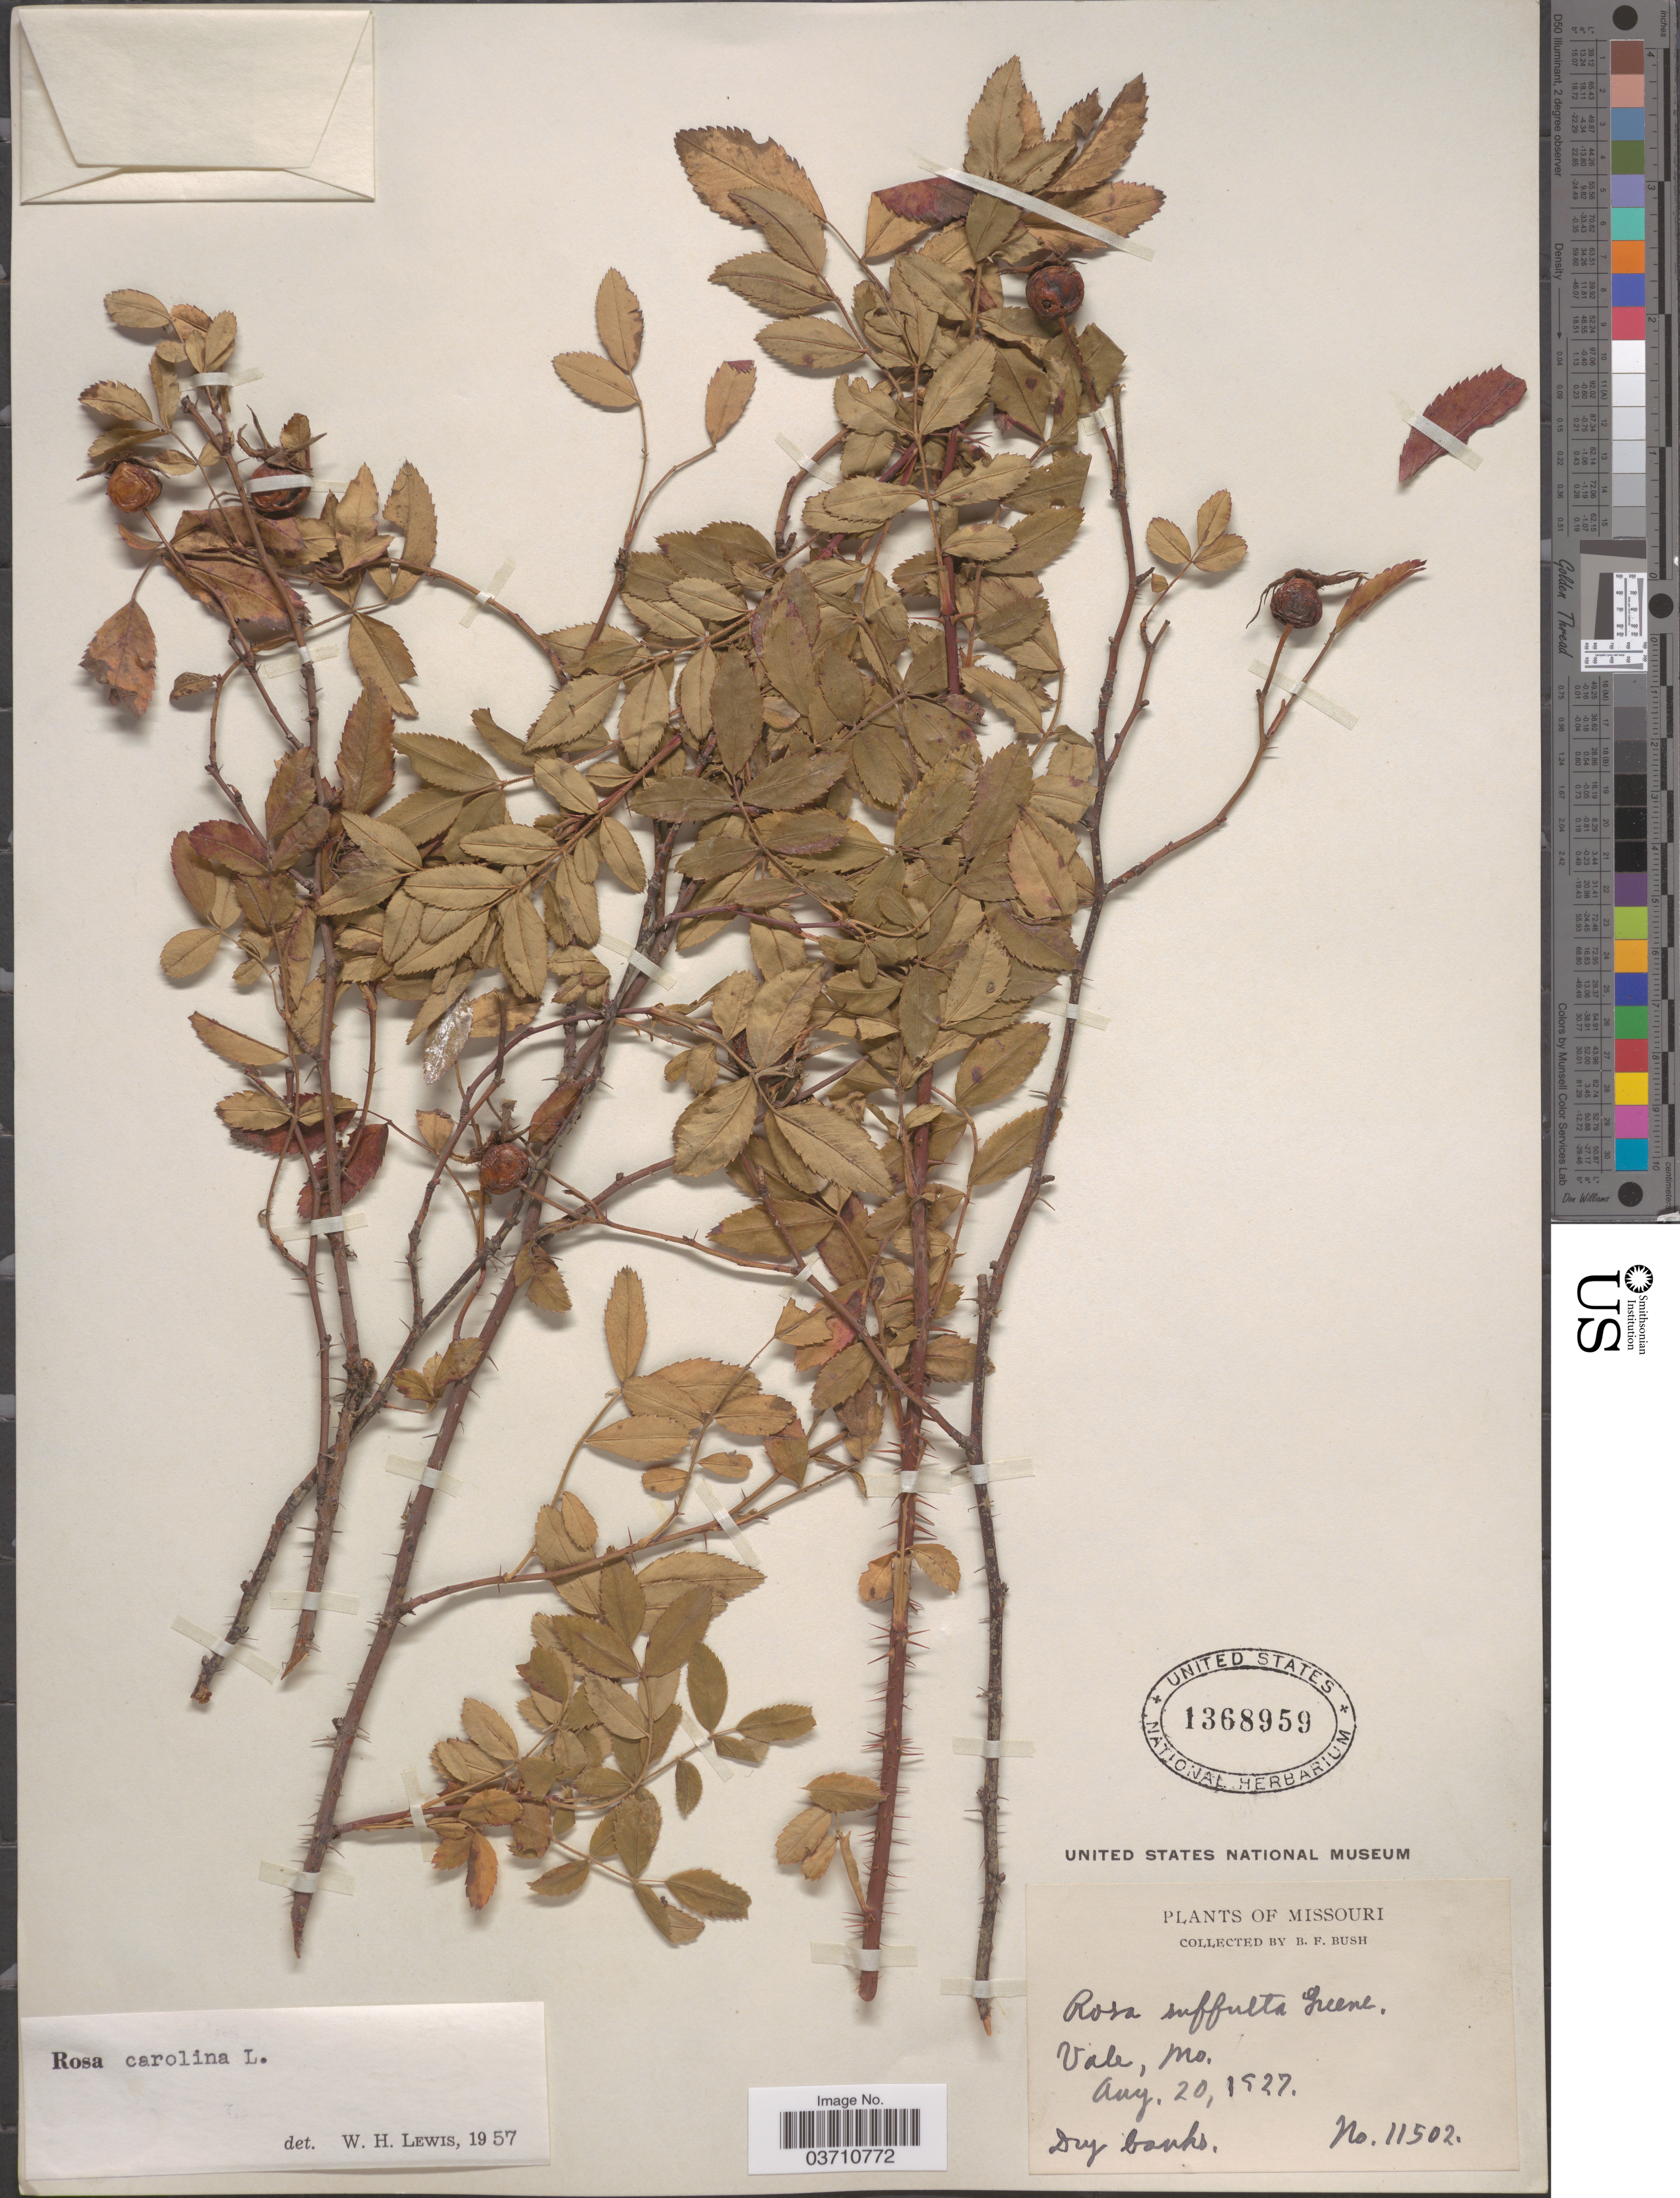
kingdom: Plantae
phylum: Tracheophyta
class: Magnoliopsida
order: Rosales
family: Rosaceae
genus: Rosa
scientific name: Rosa carolina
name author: L.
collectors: B. F. Bush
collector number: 11502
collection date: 1927-08-20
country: United States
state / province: Missouri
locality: Vale.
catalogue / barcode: US 1368959